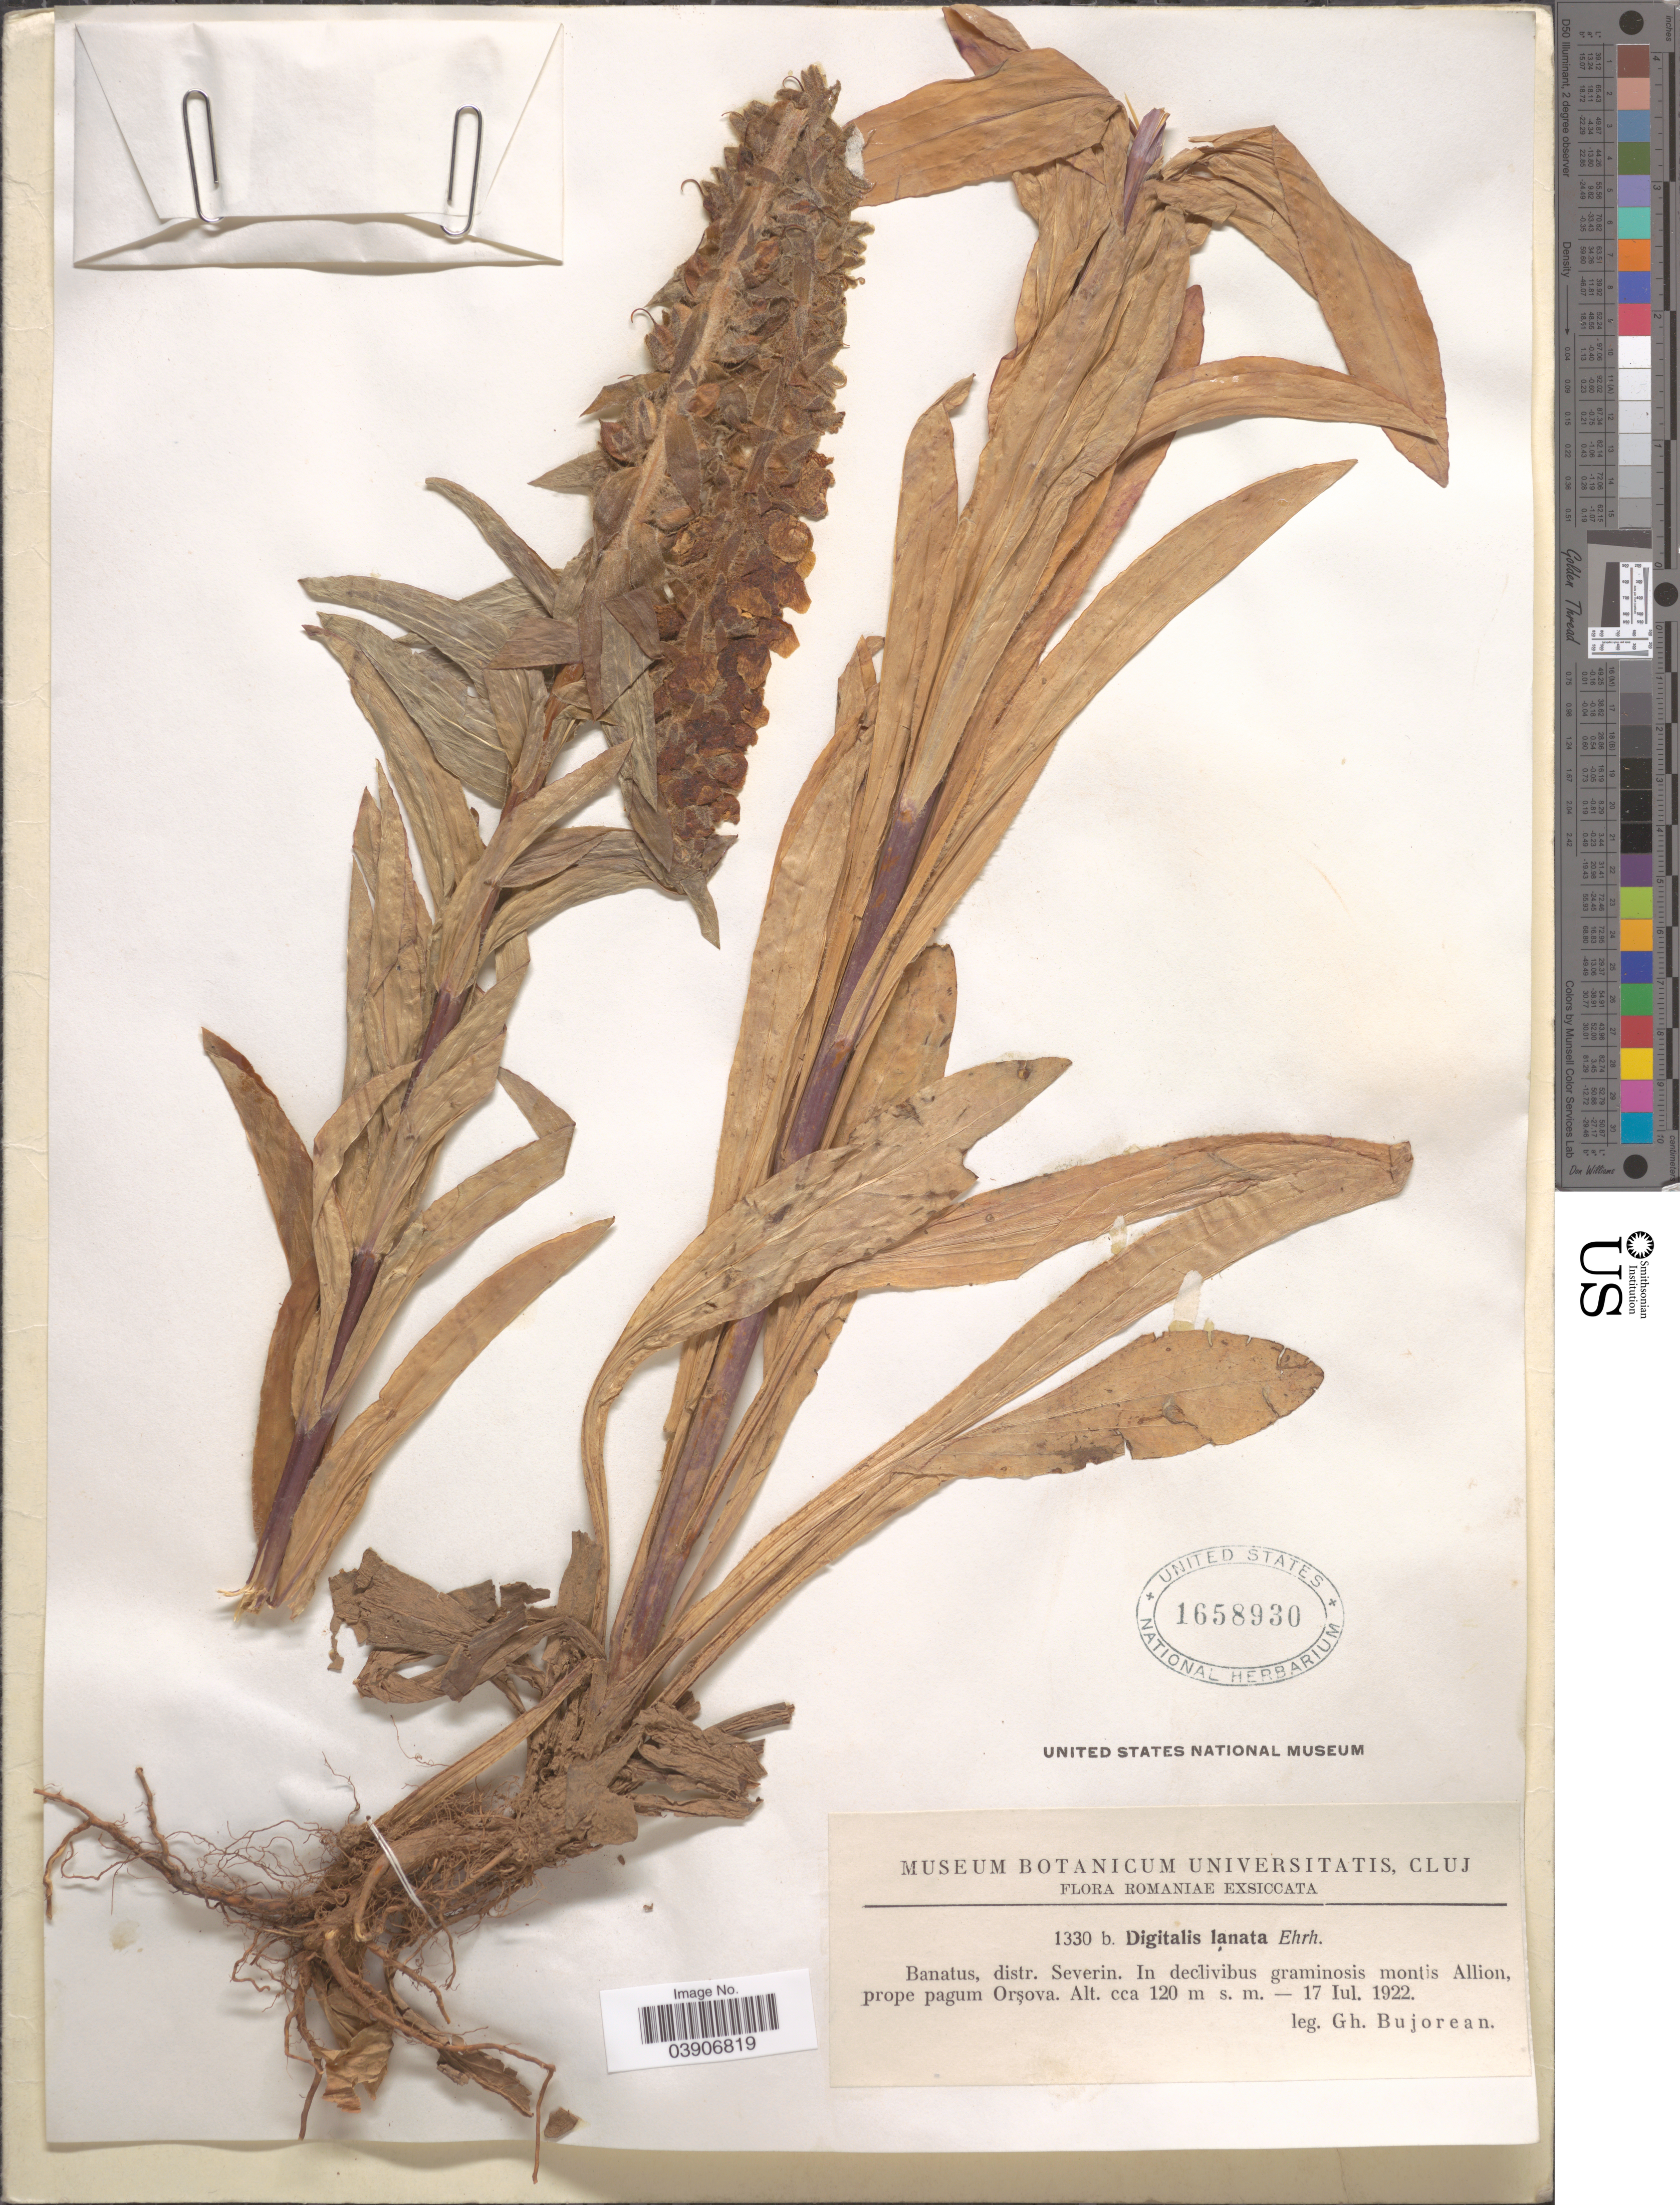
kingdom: Plantae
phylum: Tracheophyta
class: Magnoliopsida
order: Lamiales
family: Plantaginaceae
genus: Digitalis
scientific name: Digitalis lanata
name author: Ehrh.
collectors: G. Bujorean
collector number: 1330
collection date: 1922-07-17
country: Romania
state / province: Caras-Severin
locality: Banatus, distr. Severin. In declivibus graminosis montis Allion, prope pagum Orşova.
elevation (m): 120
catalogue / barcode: US 1658930